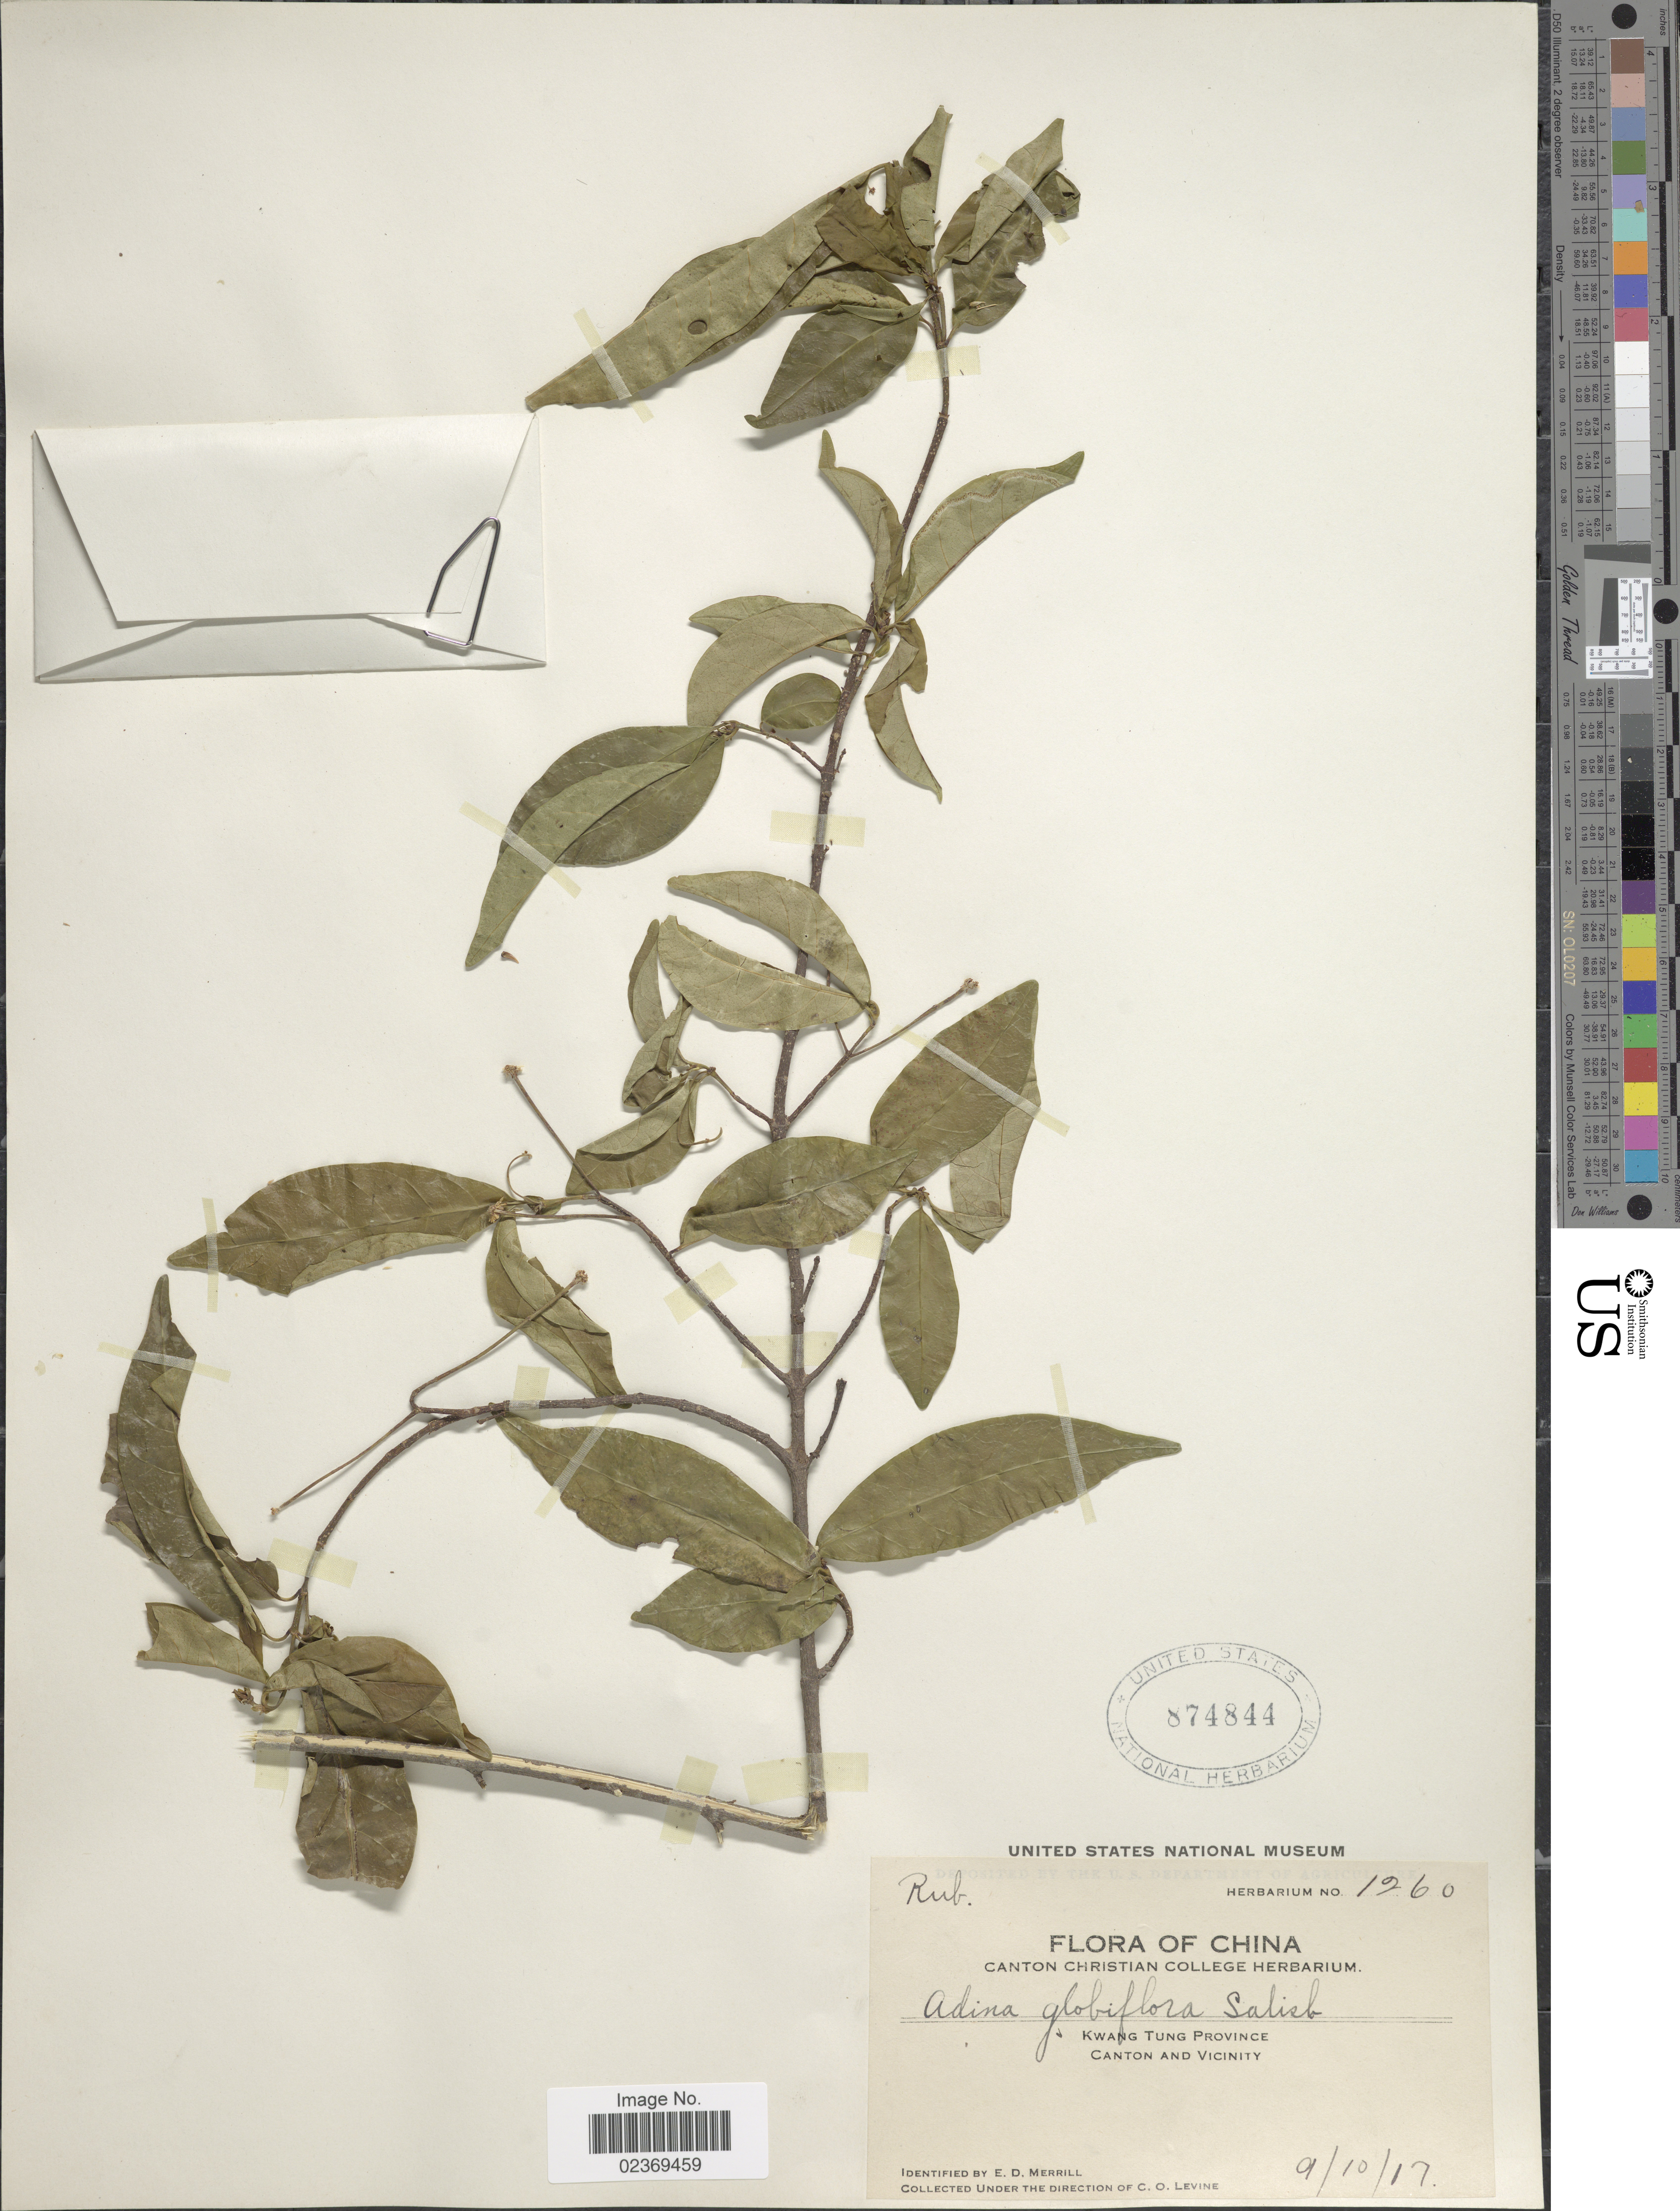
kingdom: Plantae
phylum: Tracheophyta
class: Magnoliopsida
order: Gentianales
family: Rubiaceae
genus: Adina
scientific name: Adina pilulifera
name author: (Lam.) Franch. & Drake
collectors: C. O. Levine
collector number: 1260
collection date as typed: Transcribed d/m/y: 10/9/17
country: China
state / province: Guangdong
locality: Kwang Tung Province, Canton and Vicinity.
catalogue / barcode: US 874844